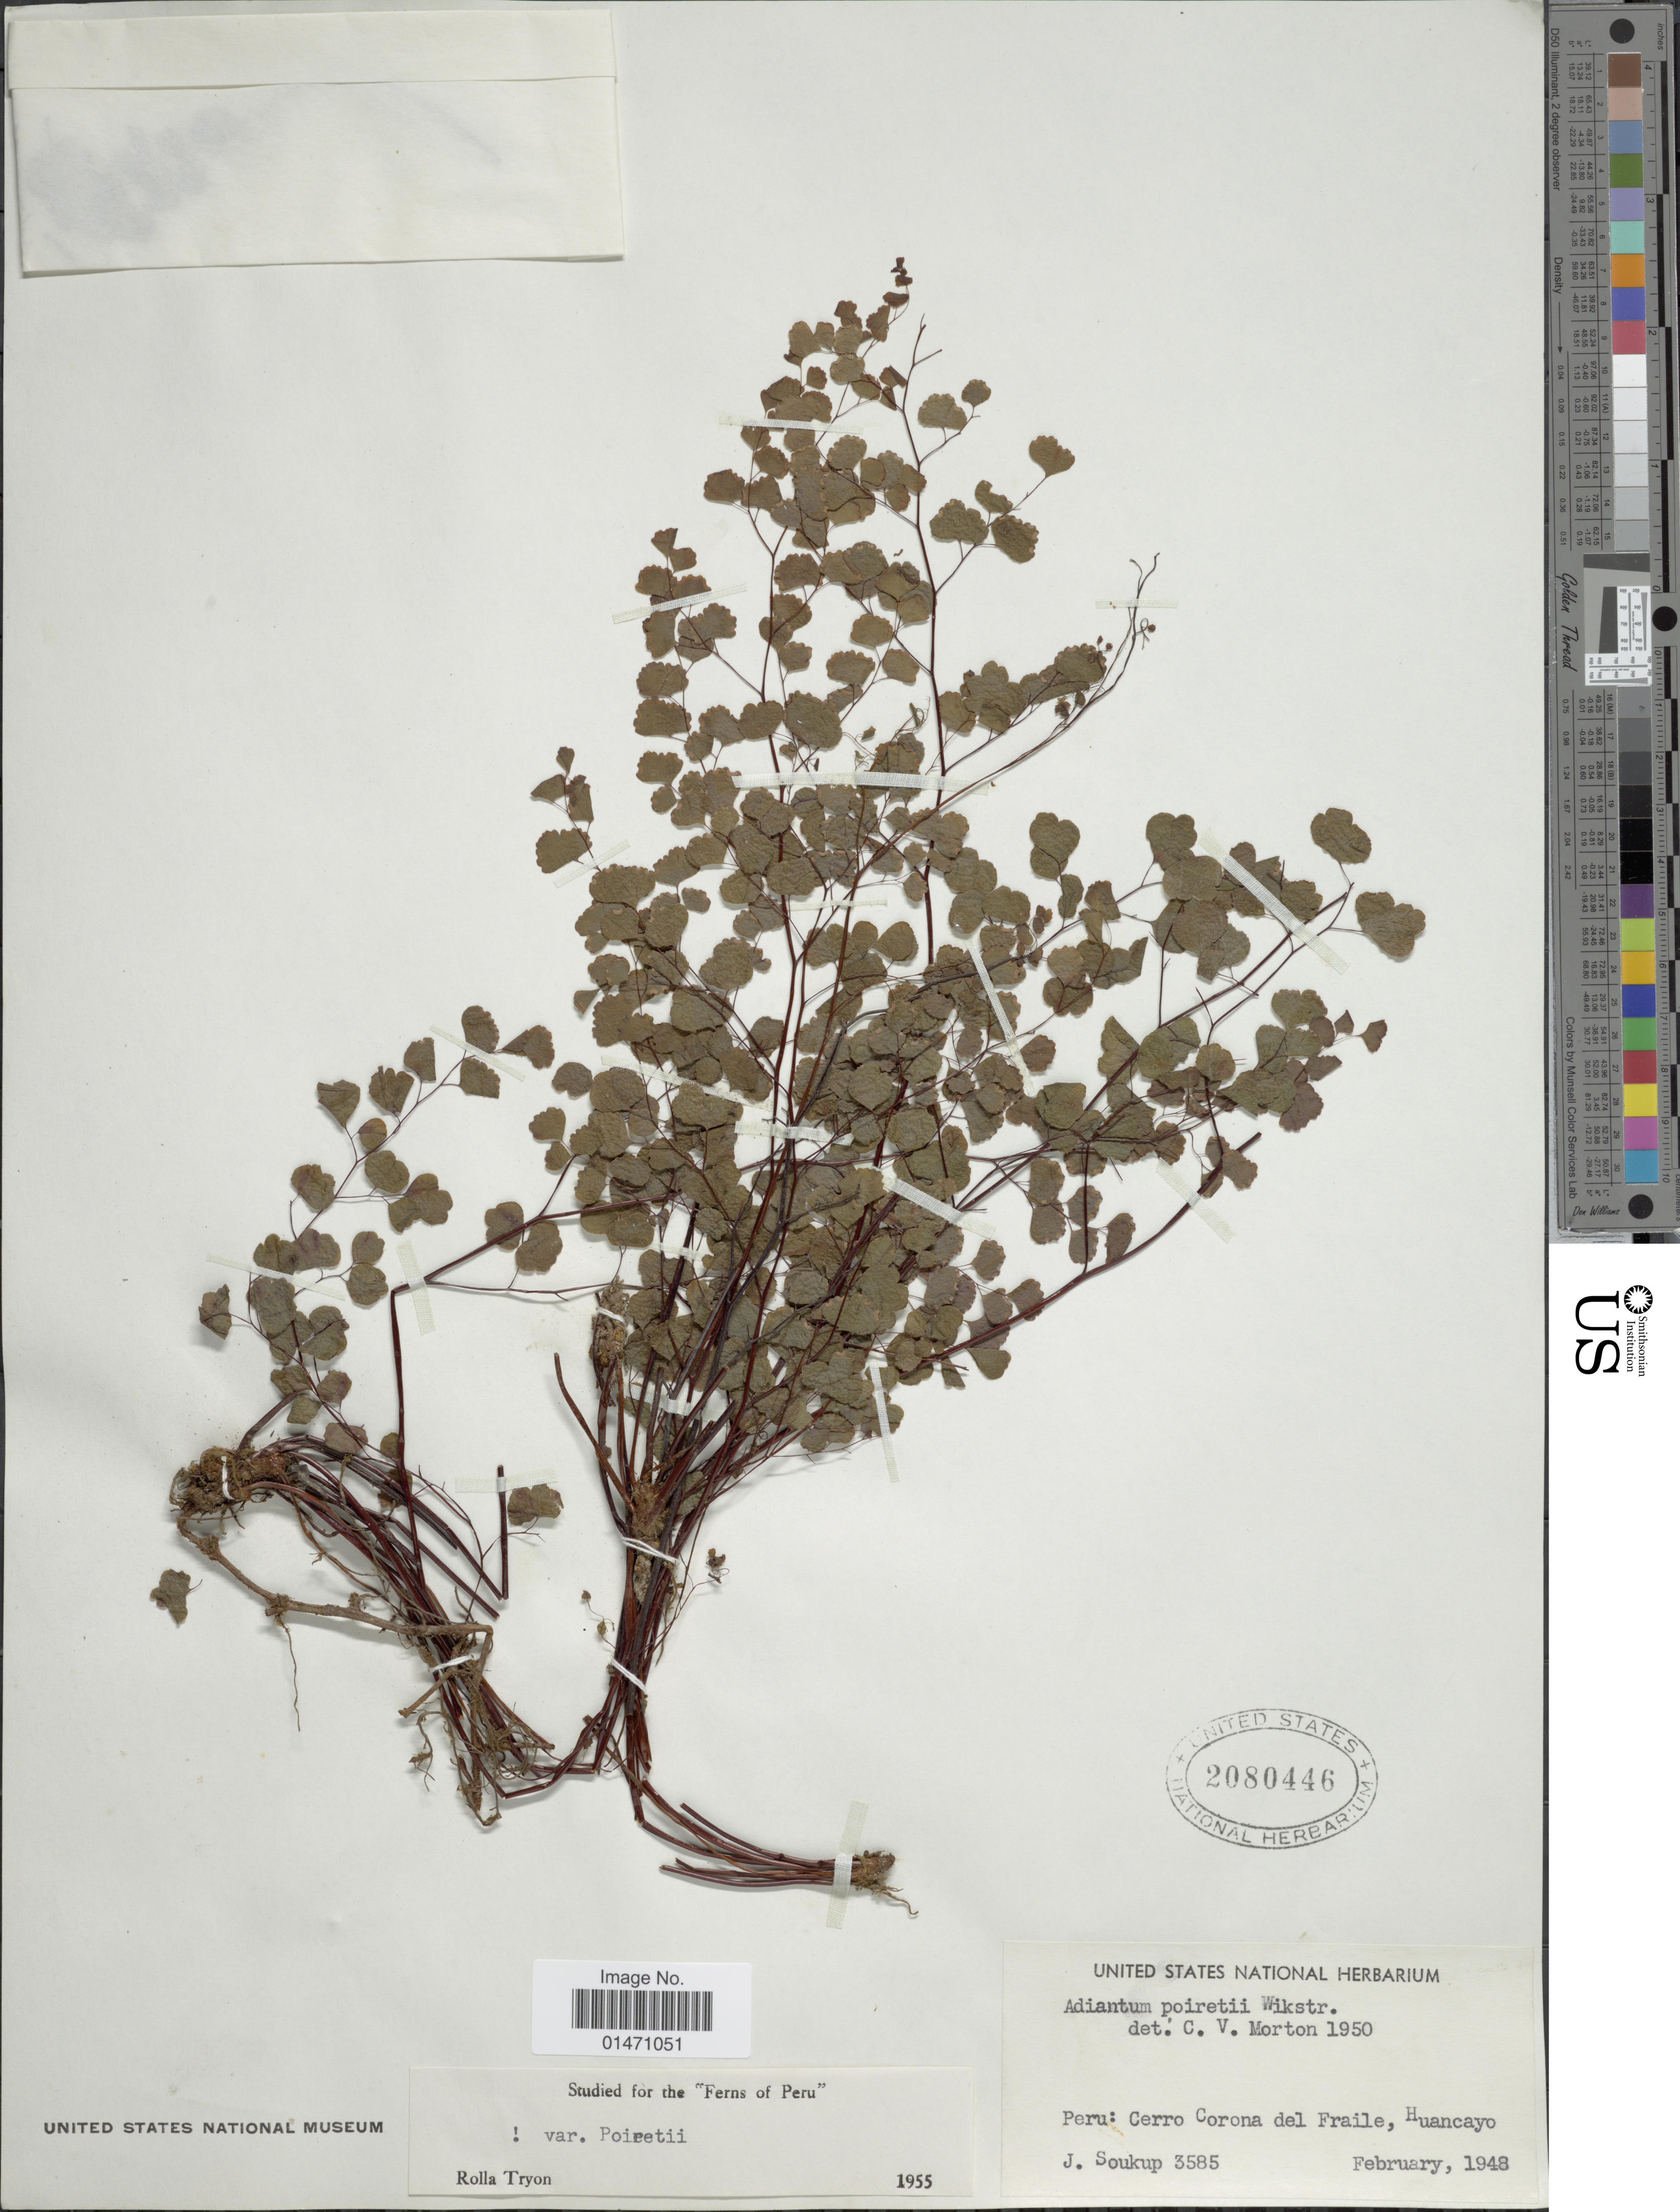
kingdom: Plantae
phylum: Tracheophyta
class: Polypodiopsida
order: Polypodiales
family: Pteridaceae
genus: Adiantum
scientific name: Adiantum poiretii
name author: Wikstr.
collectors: J. Soukup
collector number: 3585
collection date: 1948-02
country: Peru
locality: Peru: Cerro Corona del Fraile, Huancayo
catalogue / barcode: US 2080446